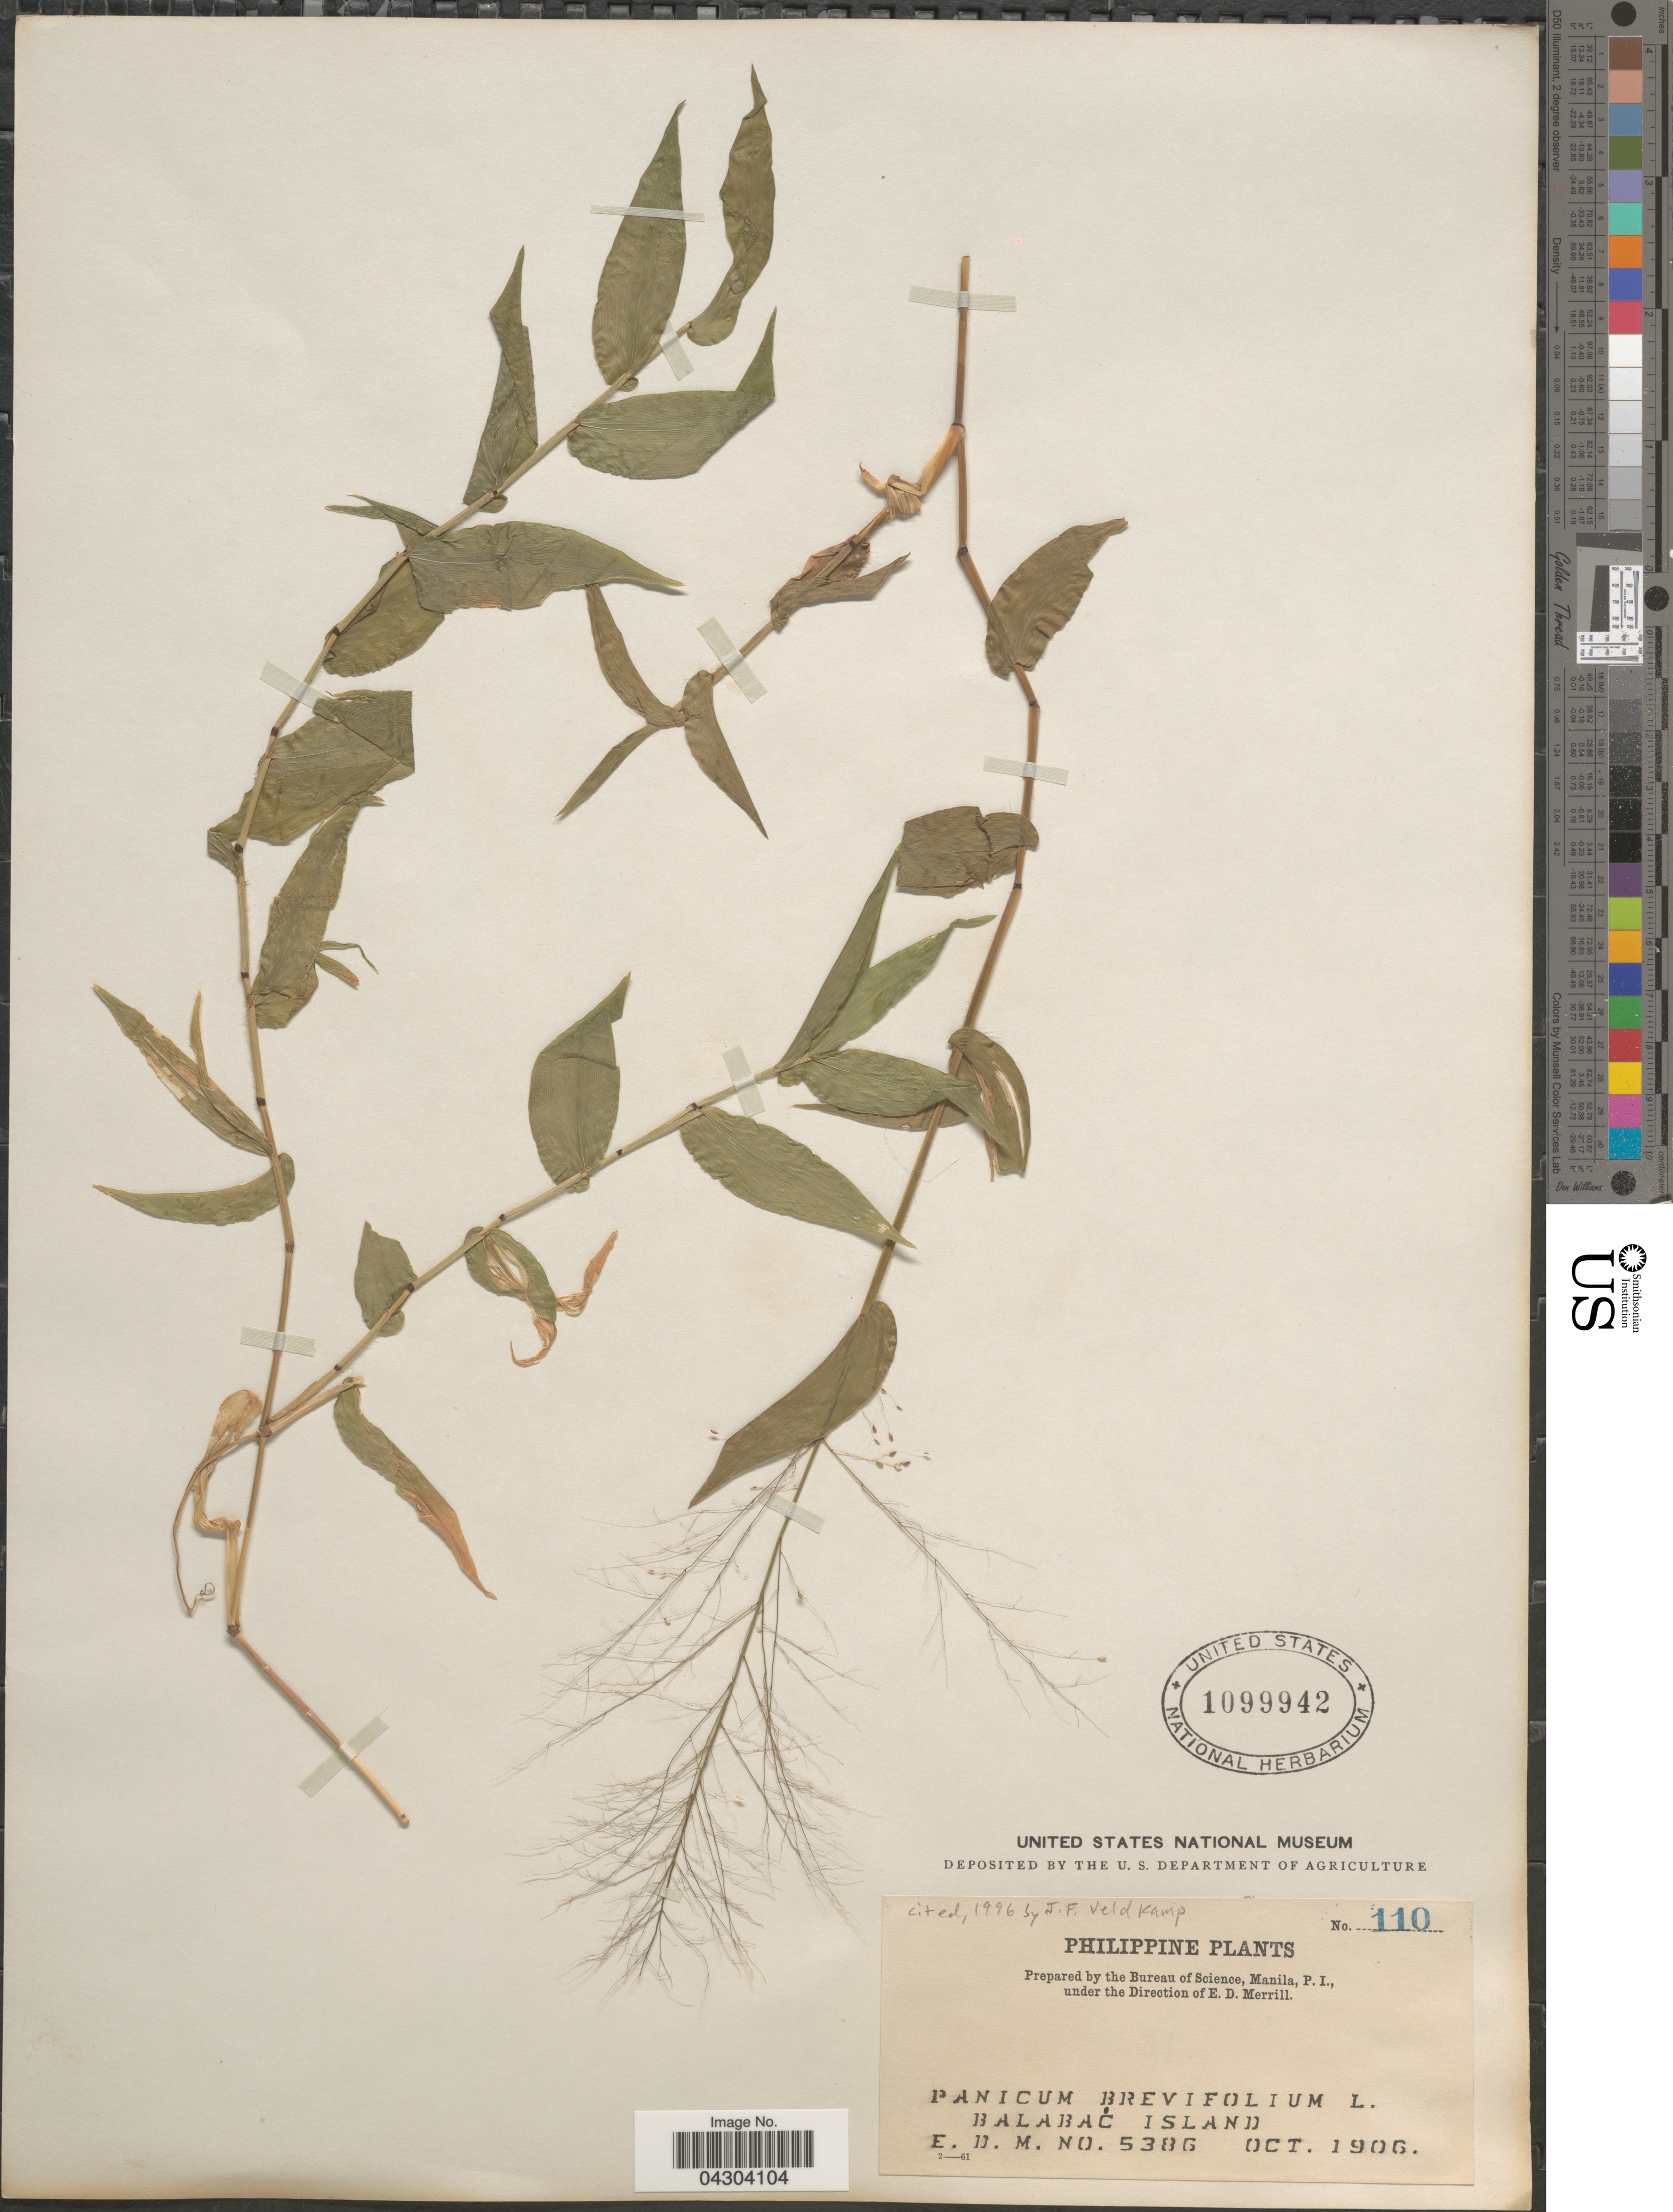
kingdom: Plantae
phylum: Tracheophyta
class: Liliopsida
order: Poales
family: Poaceae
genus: Panicum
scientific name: Panicum brevifolium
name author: L.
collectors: E. D. Merrill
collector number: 5386/110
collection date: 1906-10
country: Philippines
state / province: Mimaropa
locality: Balabac Island.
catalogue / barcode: US 1099942